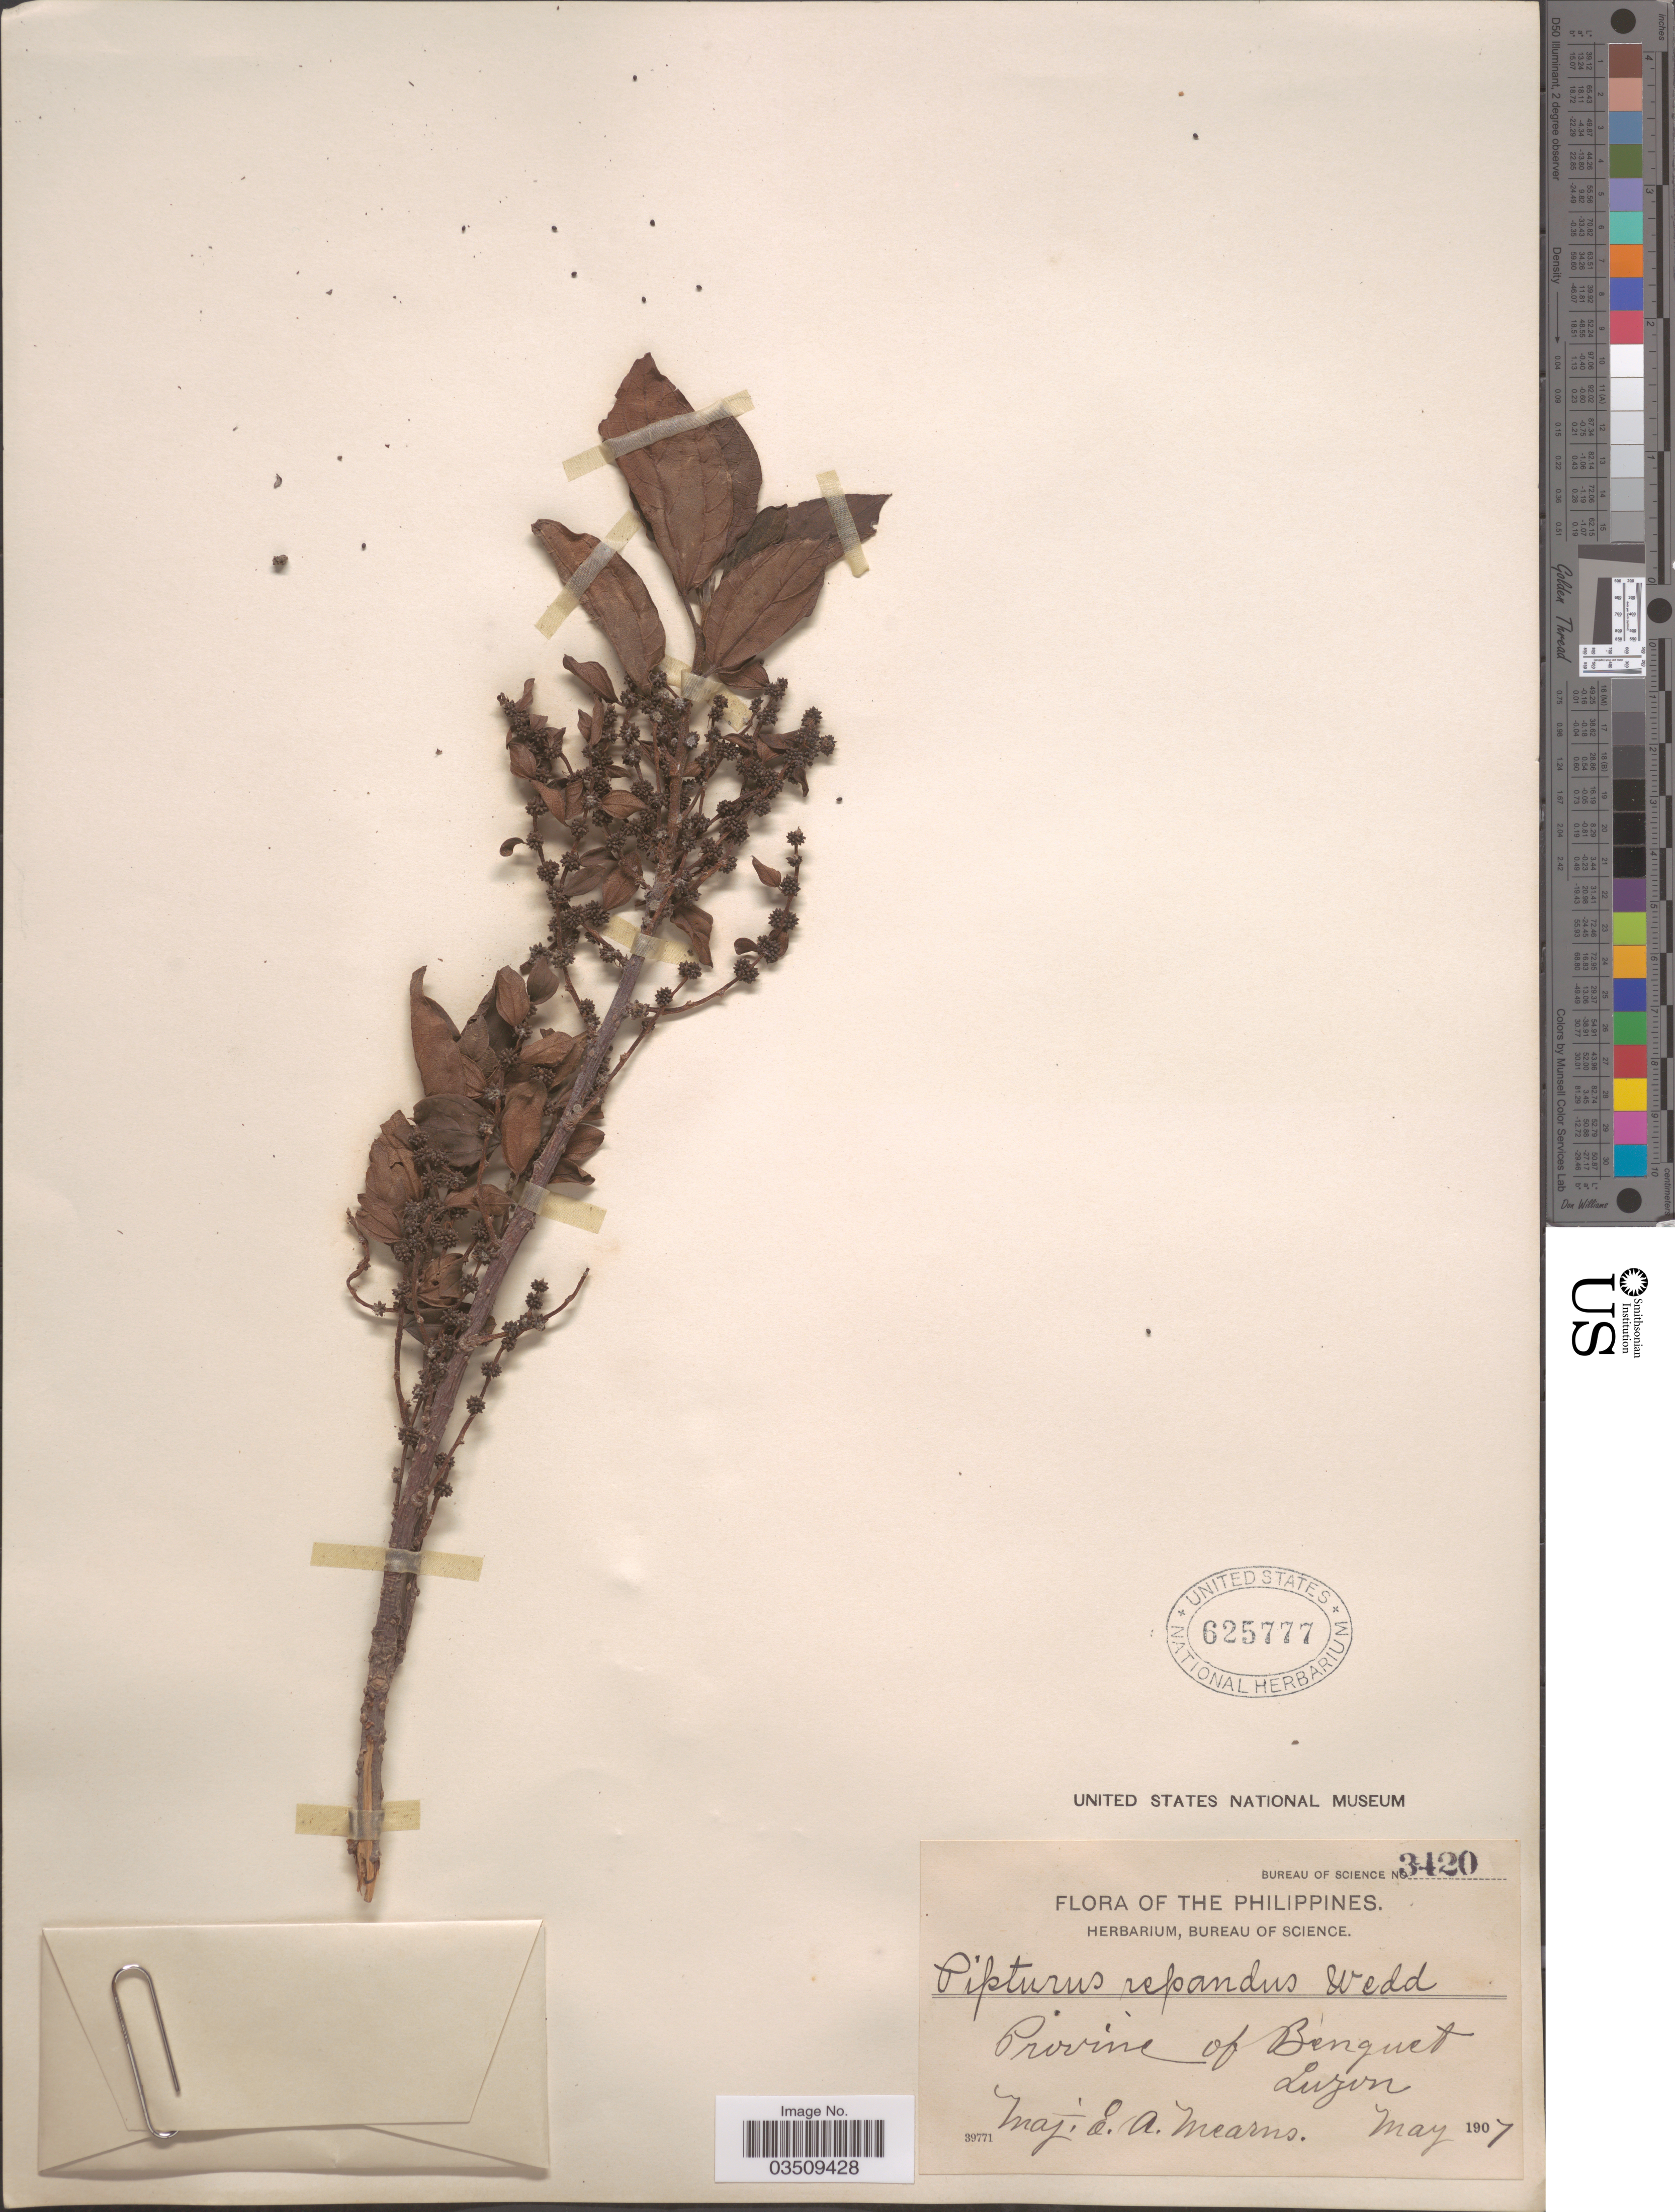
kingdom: Plantae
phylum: Tracheophyta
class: Magnoliopsida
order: Rosales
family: Urticaceae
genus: Nothocnide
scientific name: Nothocnide repanda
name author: (Blume) Blume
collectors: E. A. Mearns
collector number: Bureau of Science 3420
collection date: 1907-05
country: Philippines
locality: Province of Benguet. Luzon.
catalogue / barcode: US 625777